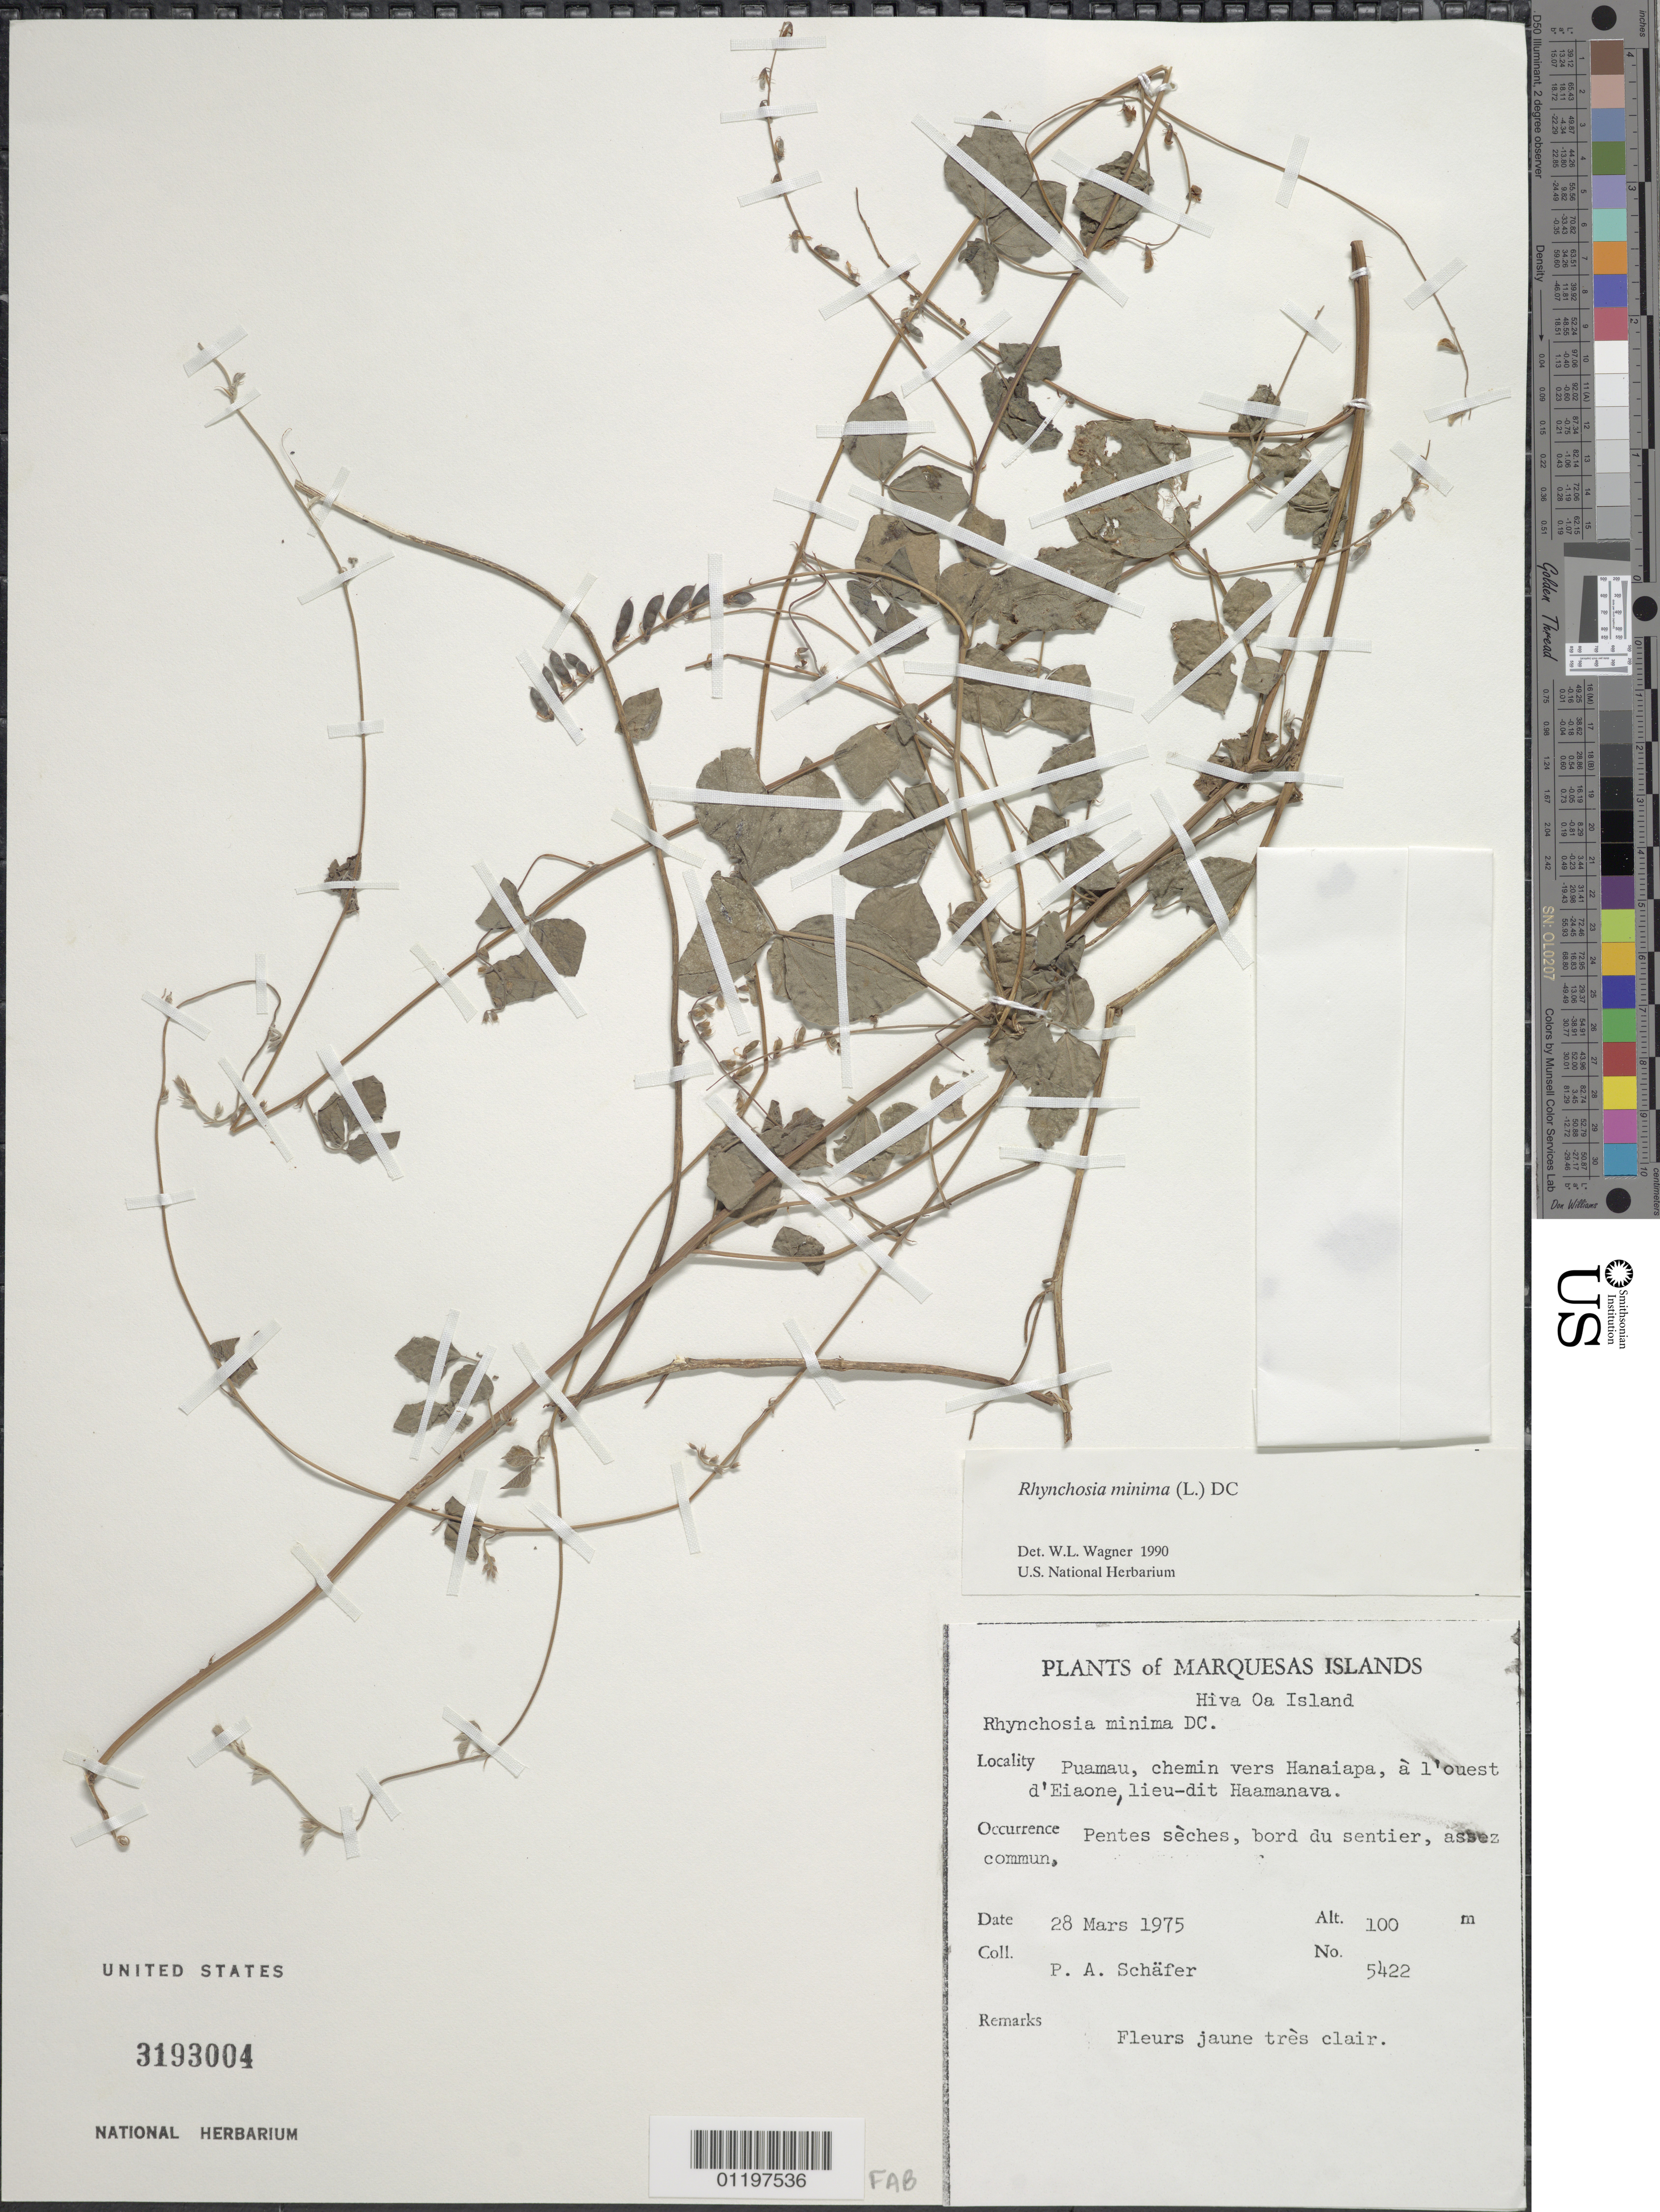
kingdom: Plantae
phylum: Tracheophyta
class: Magnoliopsida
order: Fabales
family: Fabaceae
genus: Rhynchosia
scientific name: Rhynchosia minima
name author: (L.) DC.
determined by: Wagner, W. L., (BOT), Smithsonian Institution - National Museum of Natural History (UNITED STATES)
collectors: P. A. Schäfer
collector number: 5422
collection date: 1975-03-28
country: French Polynesia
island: Hiva Oa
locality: Puamau, chemin vers Hanaiapa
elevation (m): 100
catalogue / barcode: US 3193004